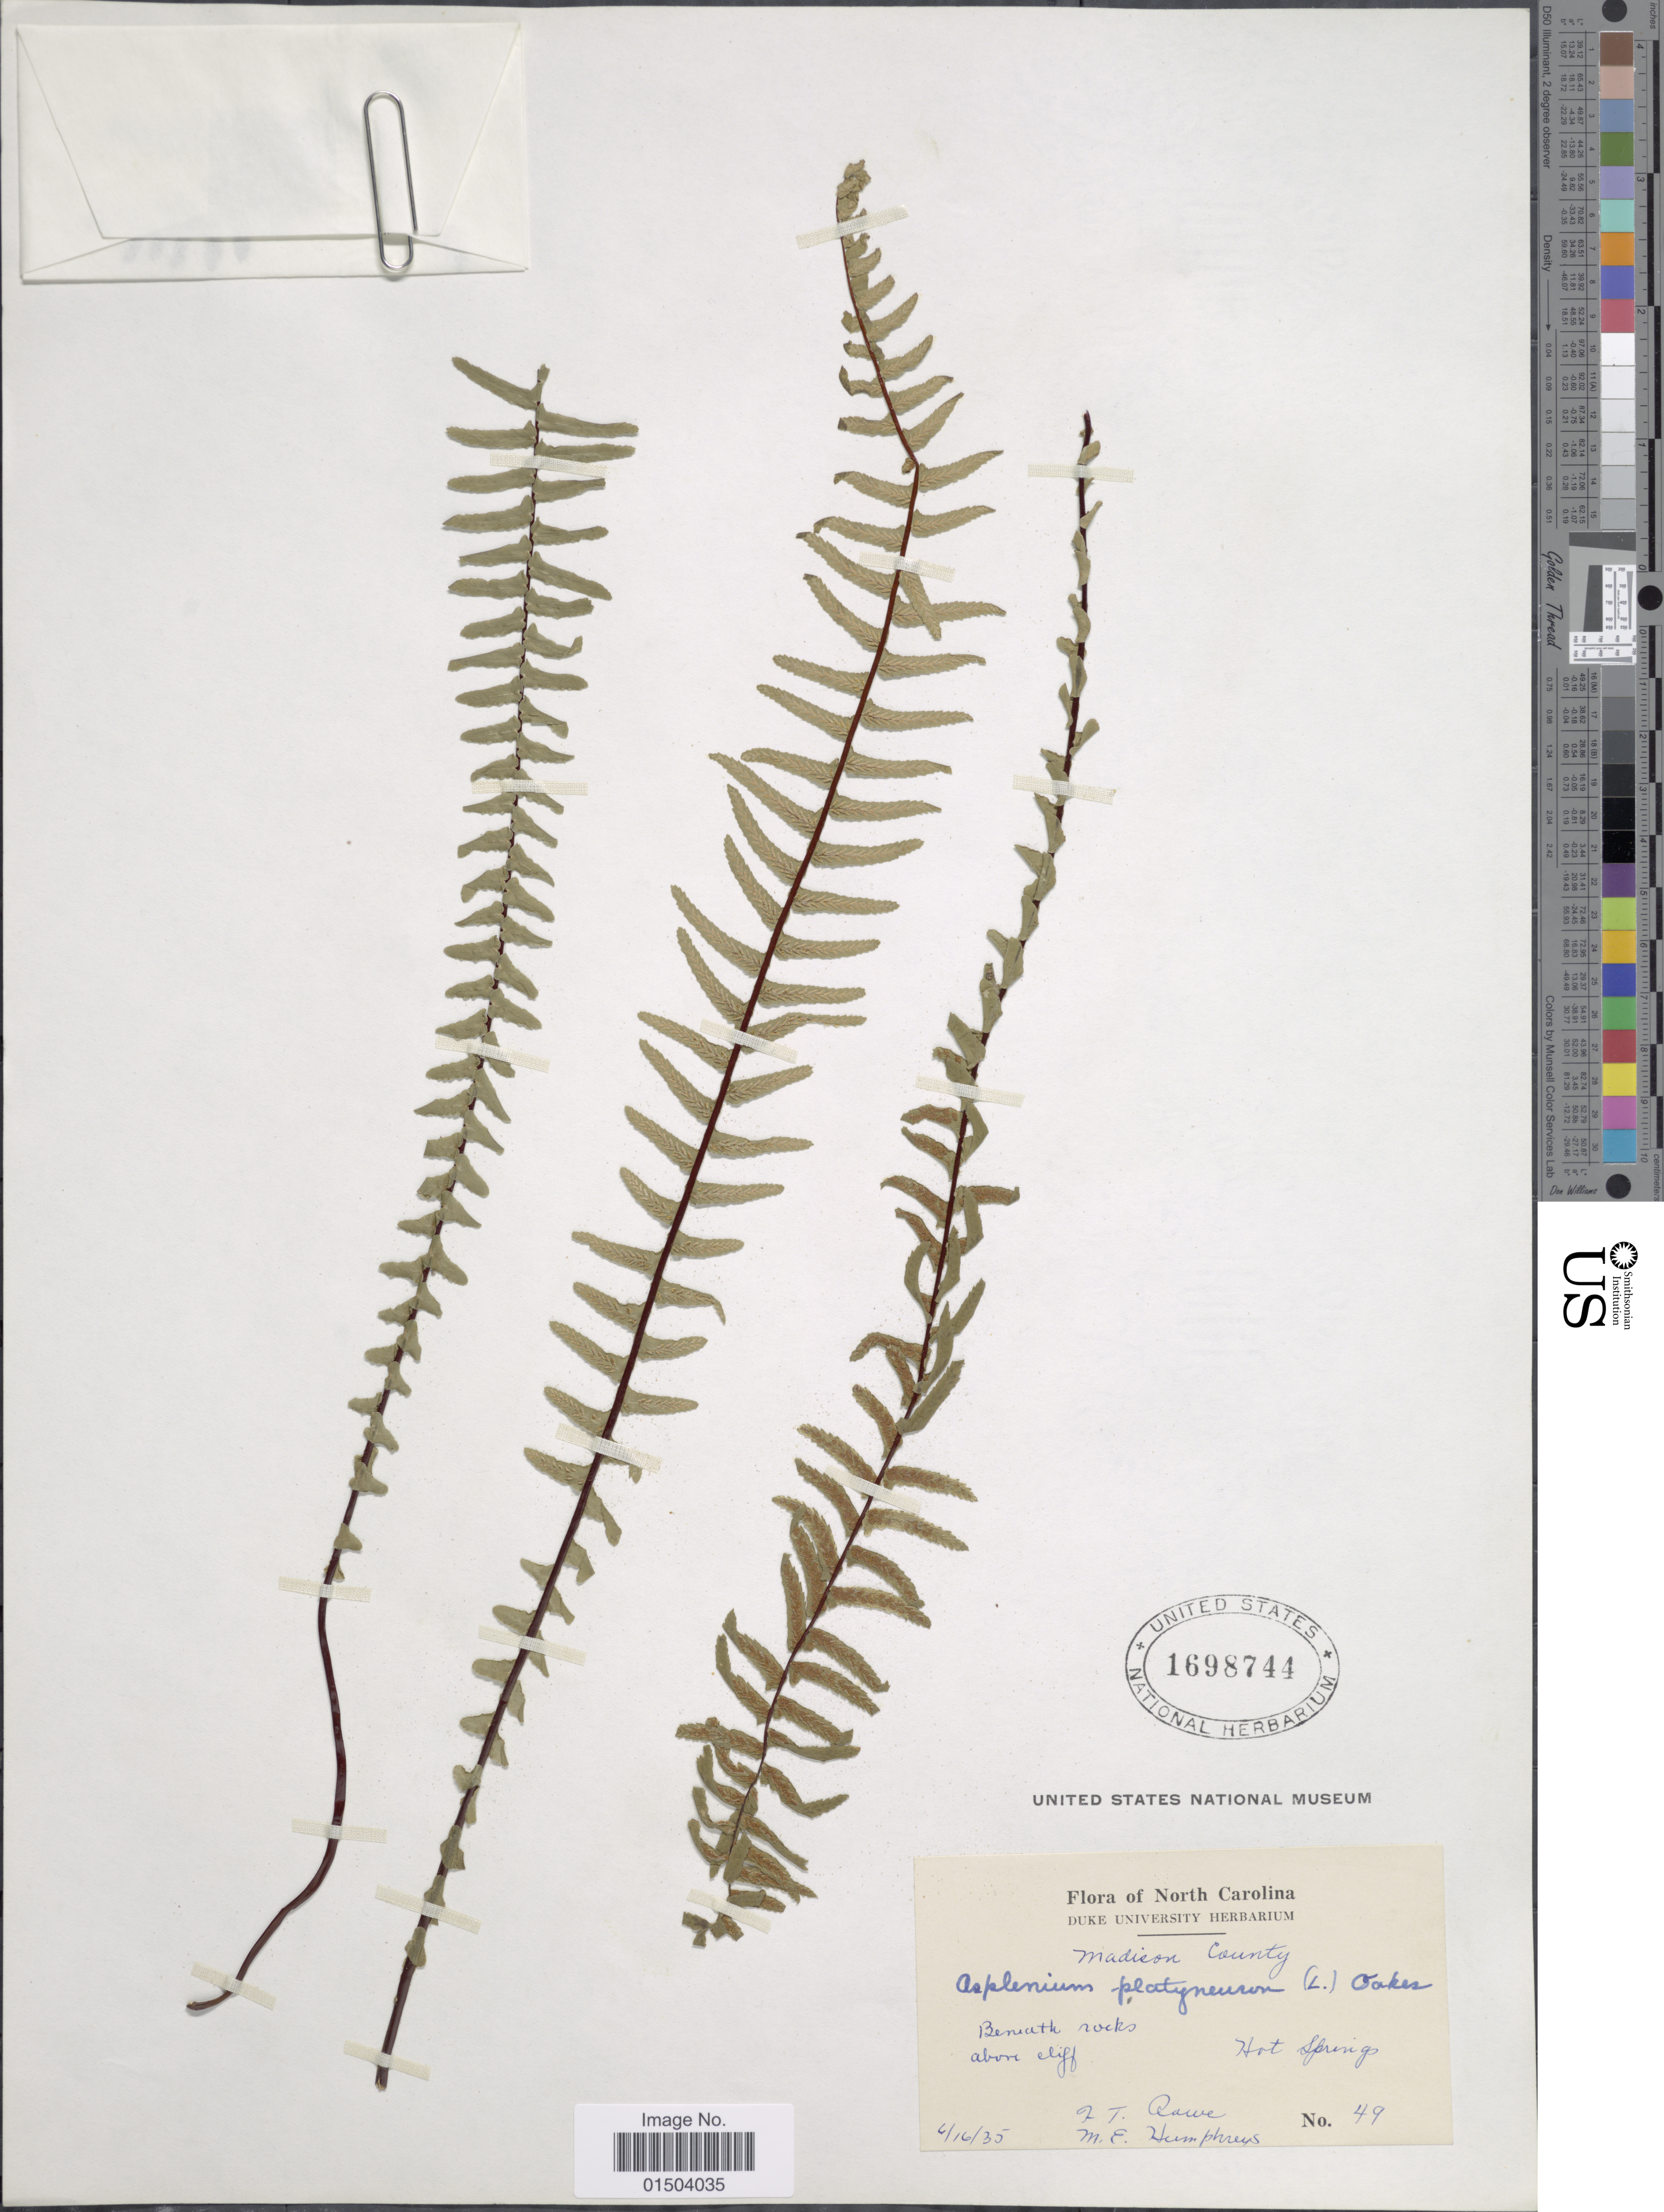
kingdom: Plantae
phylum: Tracheophyta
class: Polypodiopsida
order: Polypodiales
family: Aspleniaceae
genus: Asplenium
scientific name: Asplenium platyneuron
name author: (L.) Britton, Stearns & Poggenb.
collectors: F. Rawe & M. Humphreys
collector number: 49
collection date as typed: Transcribed d/m/y: 16/6/35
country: United States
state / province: North Carolina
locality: Beneath rocks above cliff Hot Springs.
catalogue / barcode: US 1698744